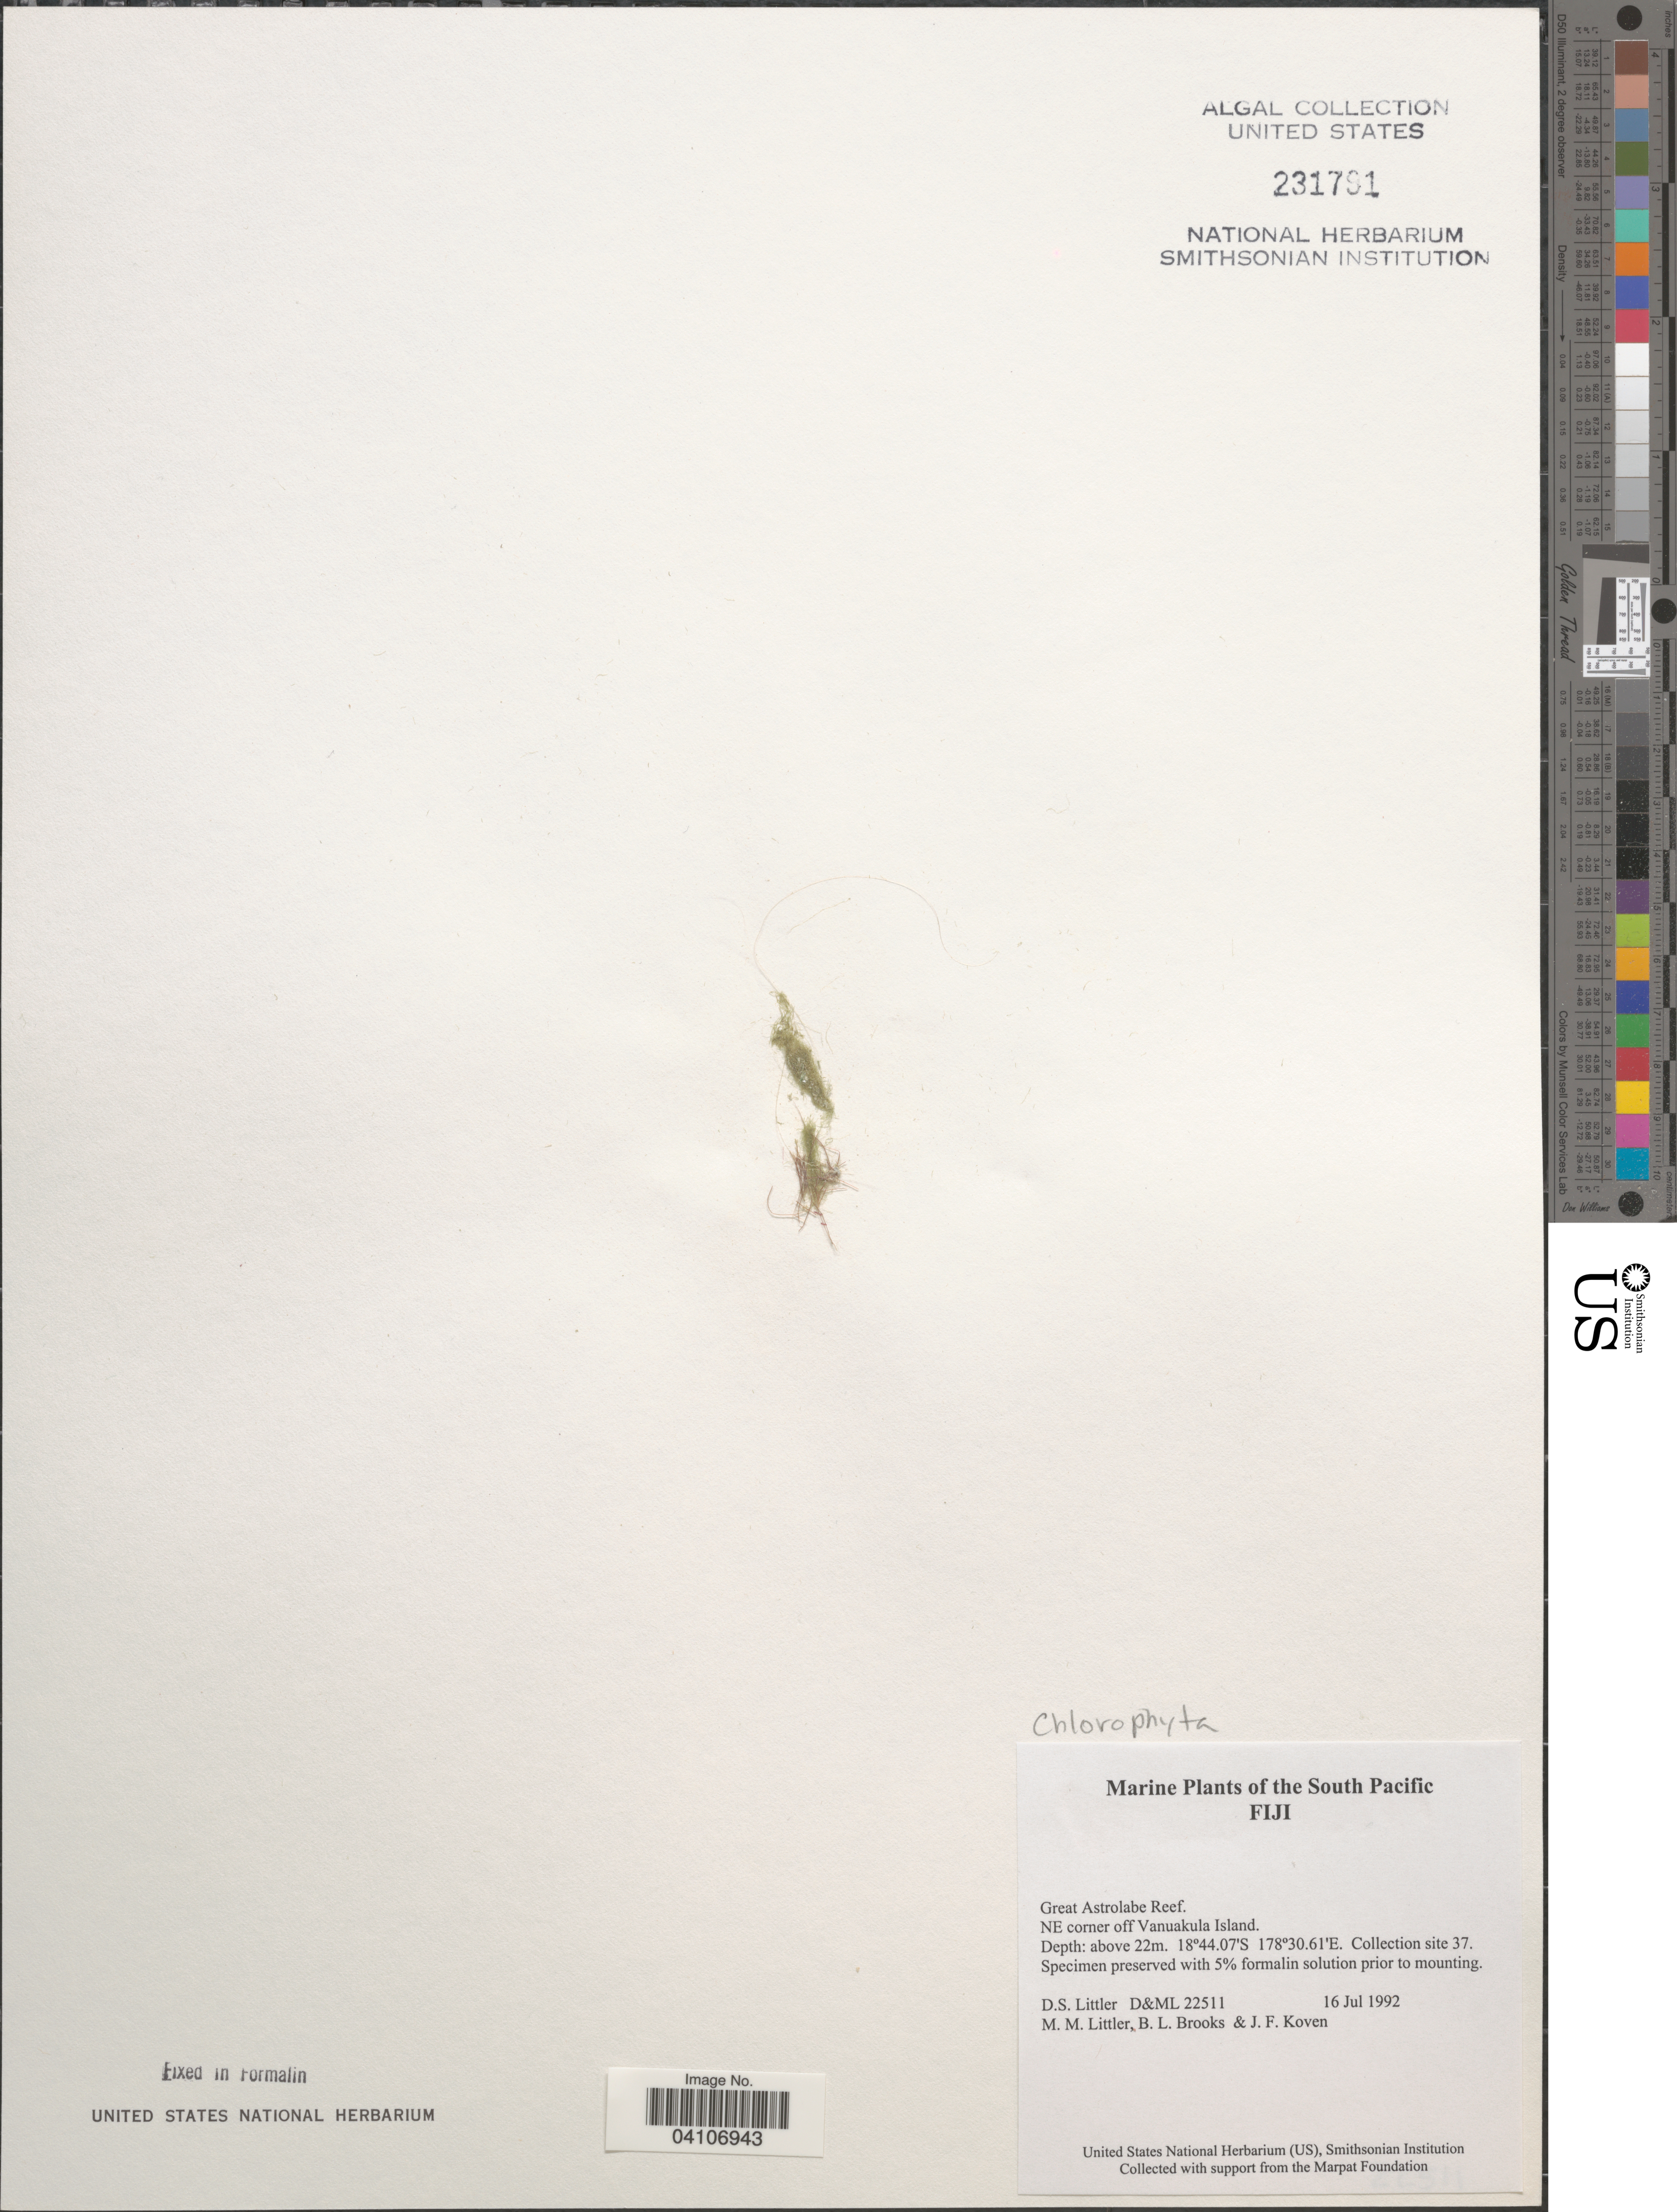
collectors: D. S. Littler, B. Brooks & J. Koven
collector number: D&ML22511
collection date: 1992-07-16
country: Fiji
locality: Great Astrolabe Reef. NE corner off Vanuakula Island. Collection site 37.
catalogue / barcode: US 231791